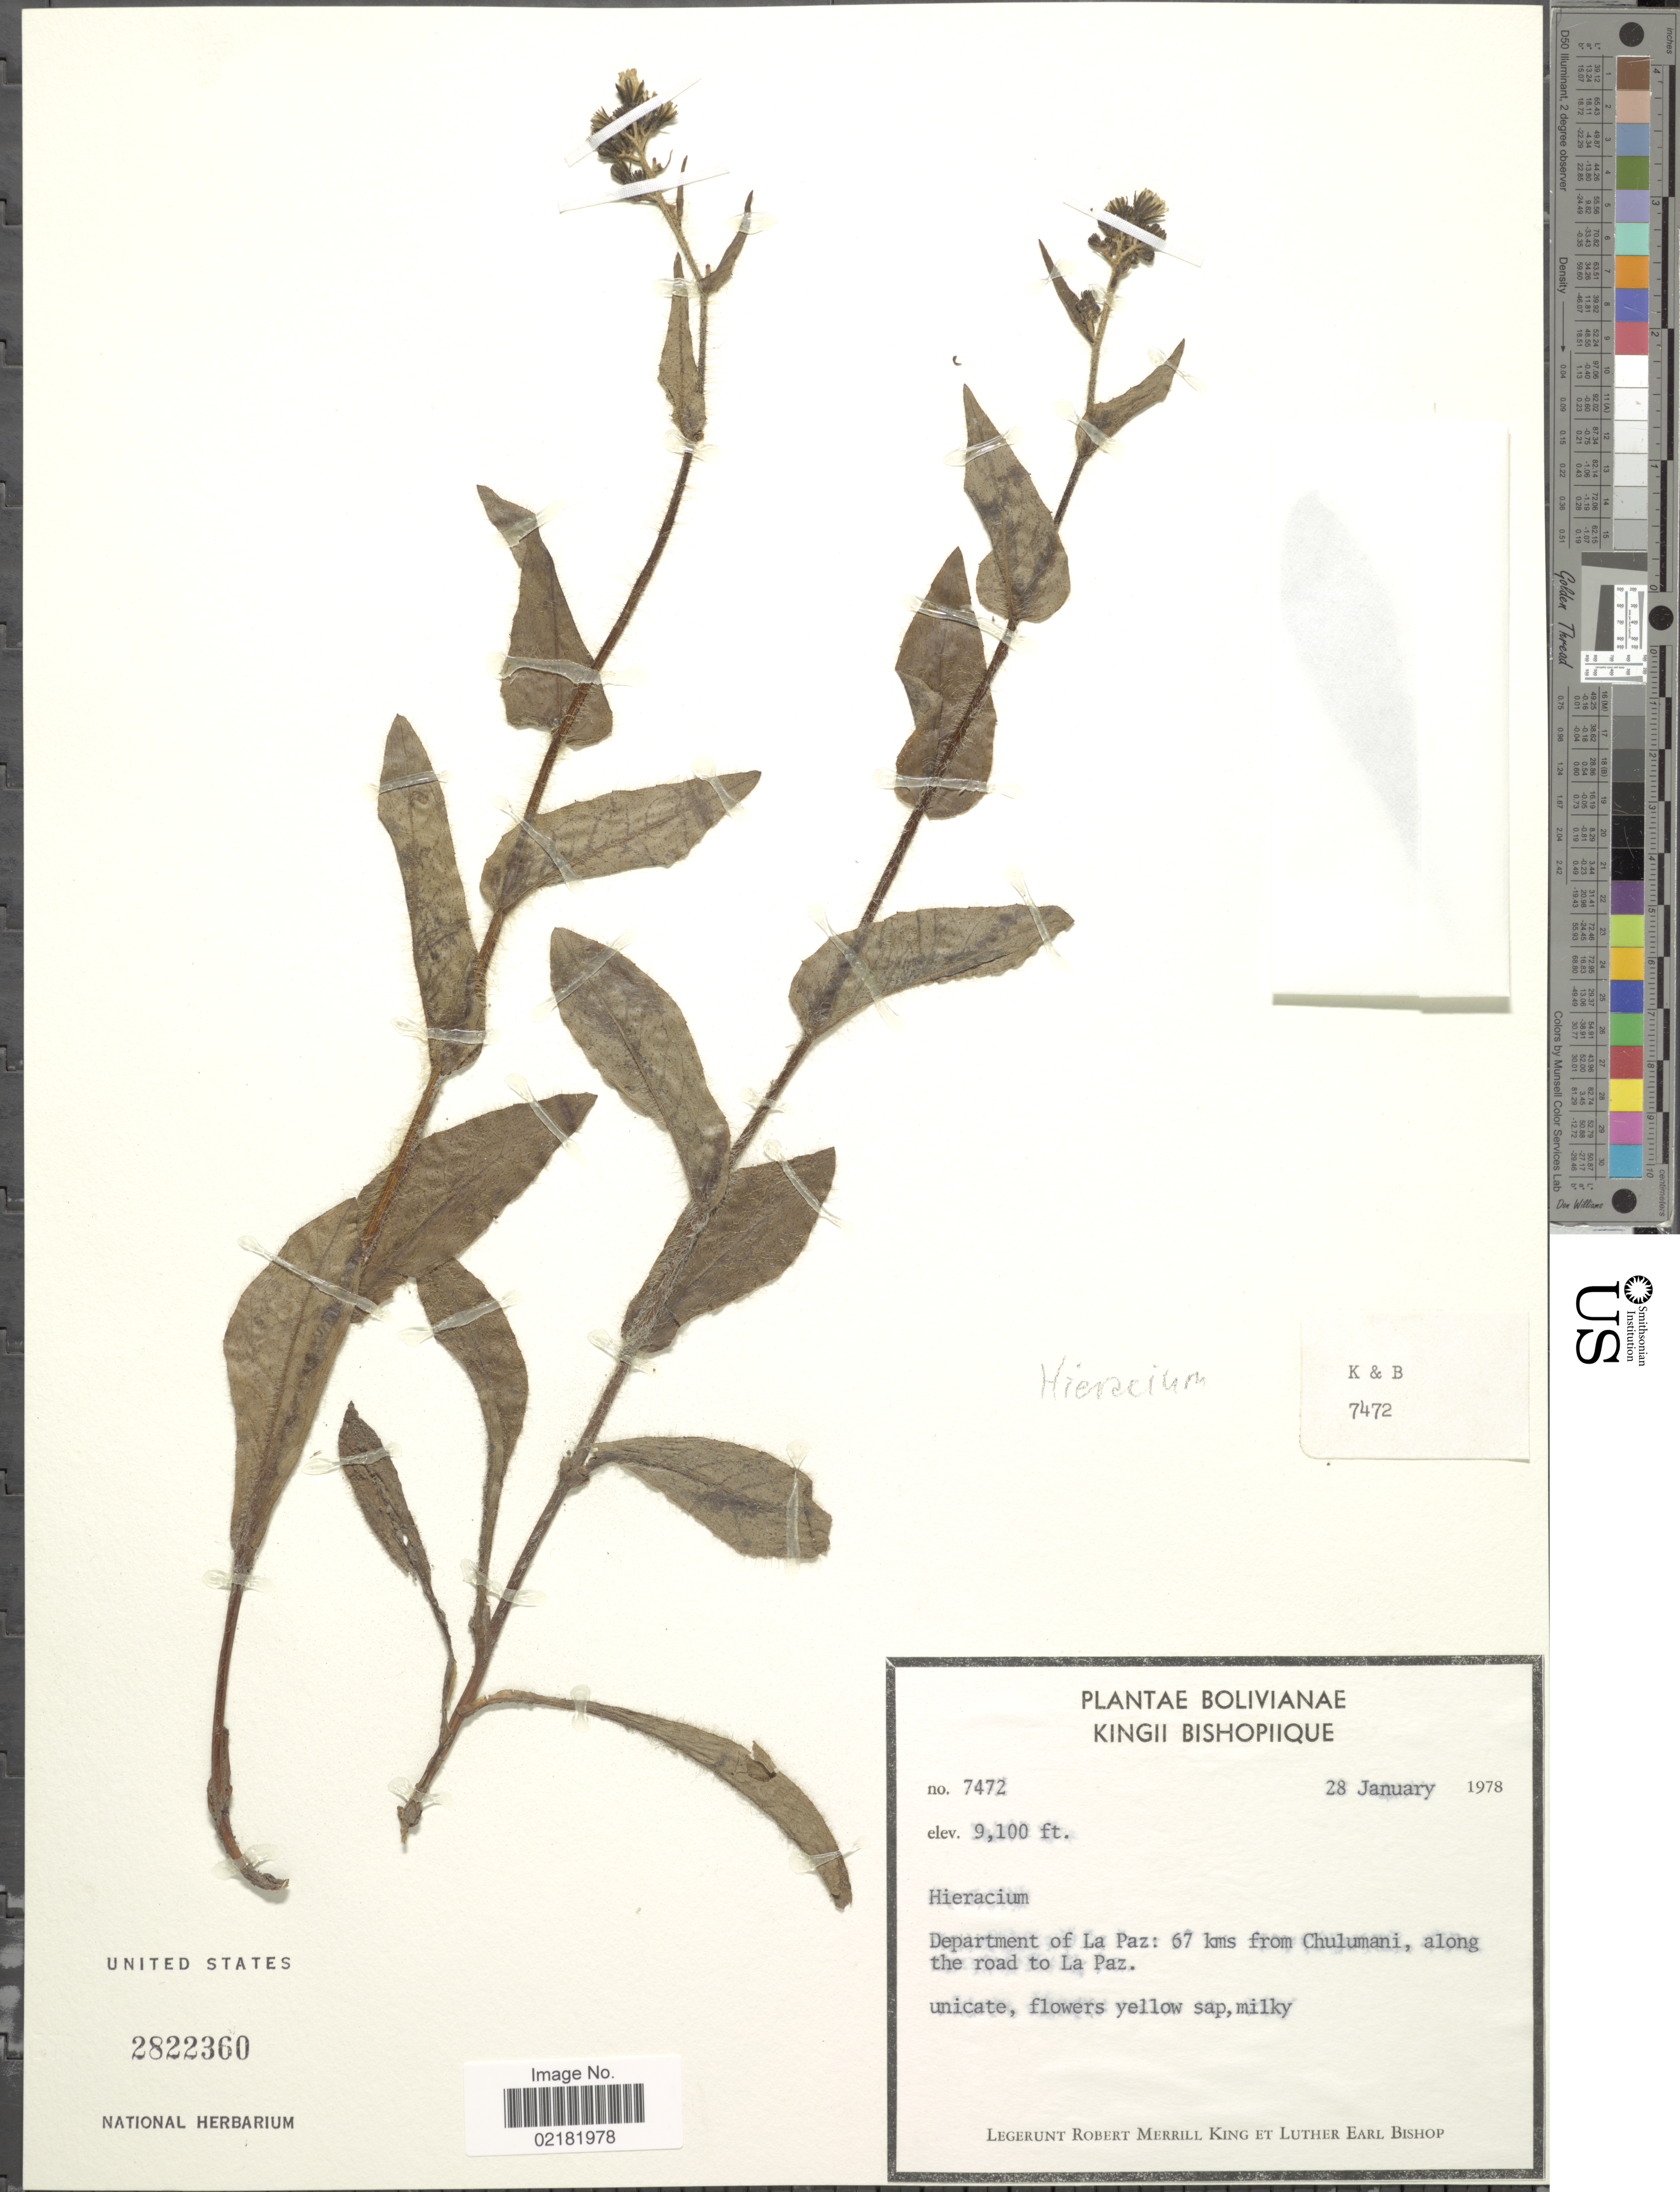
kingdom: Plantae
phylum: Tracheophyta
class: Magnoliopsida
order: Asterales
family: Asteraceae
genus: Hieracium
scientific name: Hieracium repandulare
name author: Druce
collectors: R. M. King & L. E. Bishop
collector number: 7472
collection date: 1978-01-28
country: Bolivia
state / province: La Paz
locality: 67 kms from Chulumani, along the road to La Paz.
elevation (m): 2774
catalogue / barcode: US 2822360